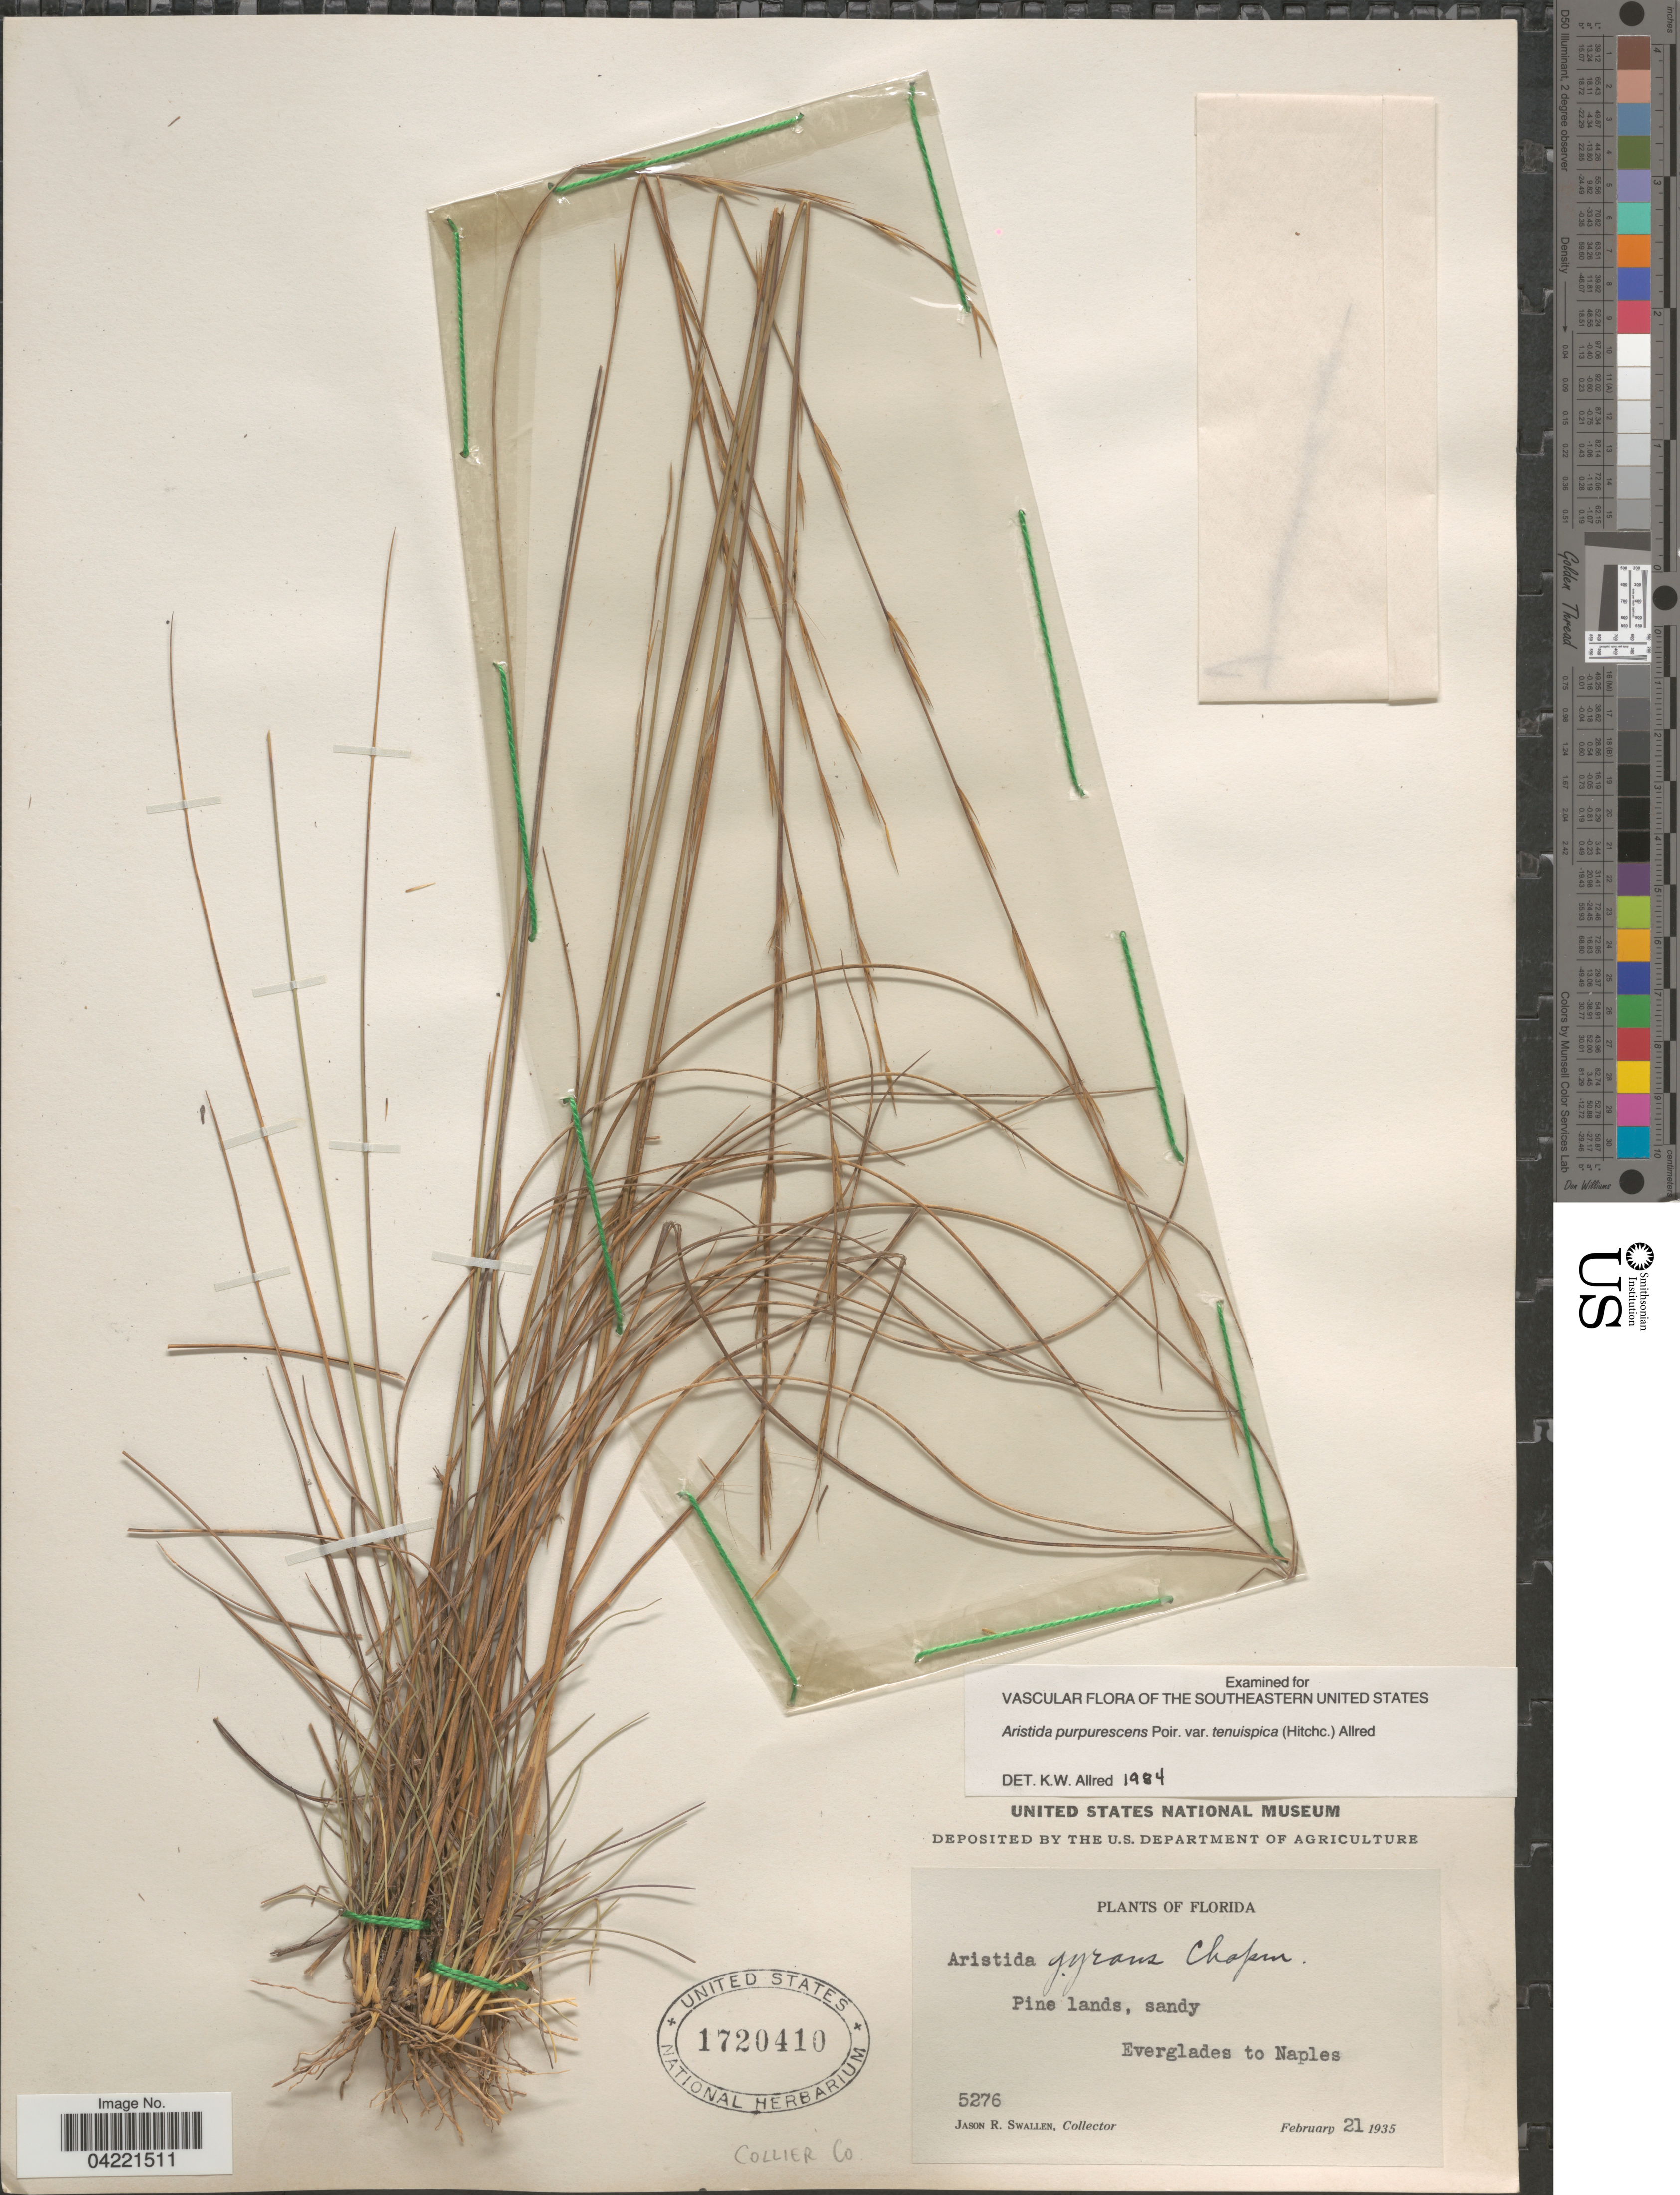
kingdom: Plantae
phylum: Tracheophyta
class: Liliopsida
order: Poales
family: Poaceae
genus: Aristida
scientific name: Aristida purpurascens var. tenuispica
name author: (Hitchc.) Allred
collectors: J. R. Swallen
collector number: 5276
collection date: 1935-02-21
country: United States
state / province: Florida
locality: Everglades to Naples. Collier Co.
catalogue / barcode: US 1720410